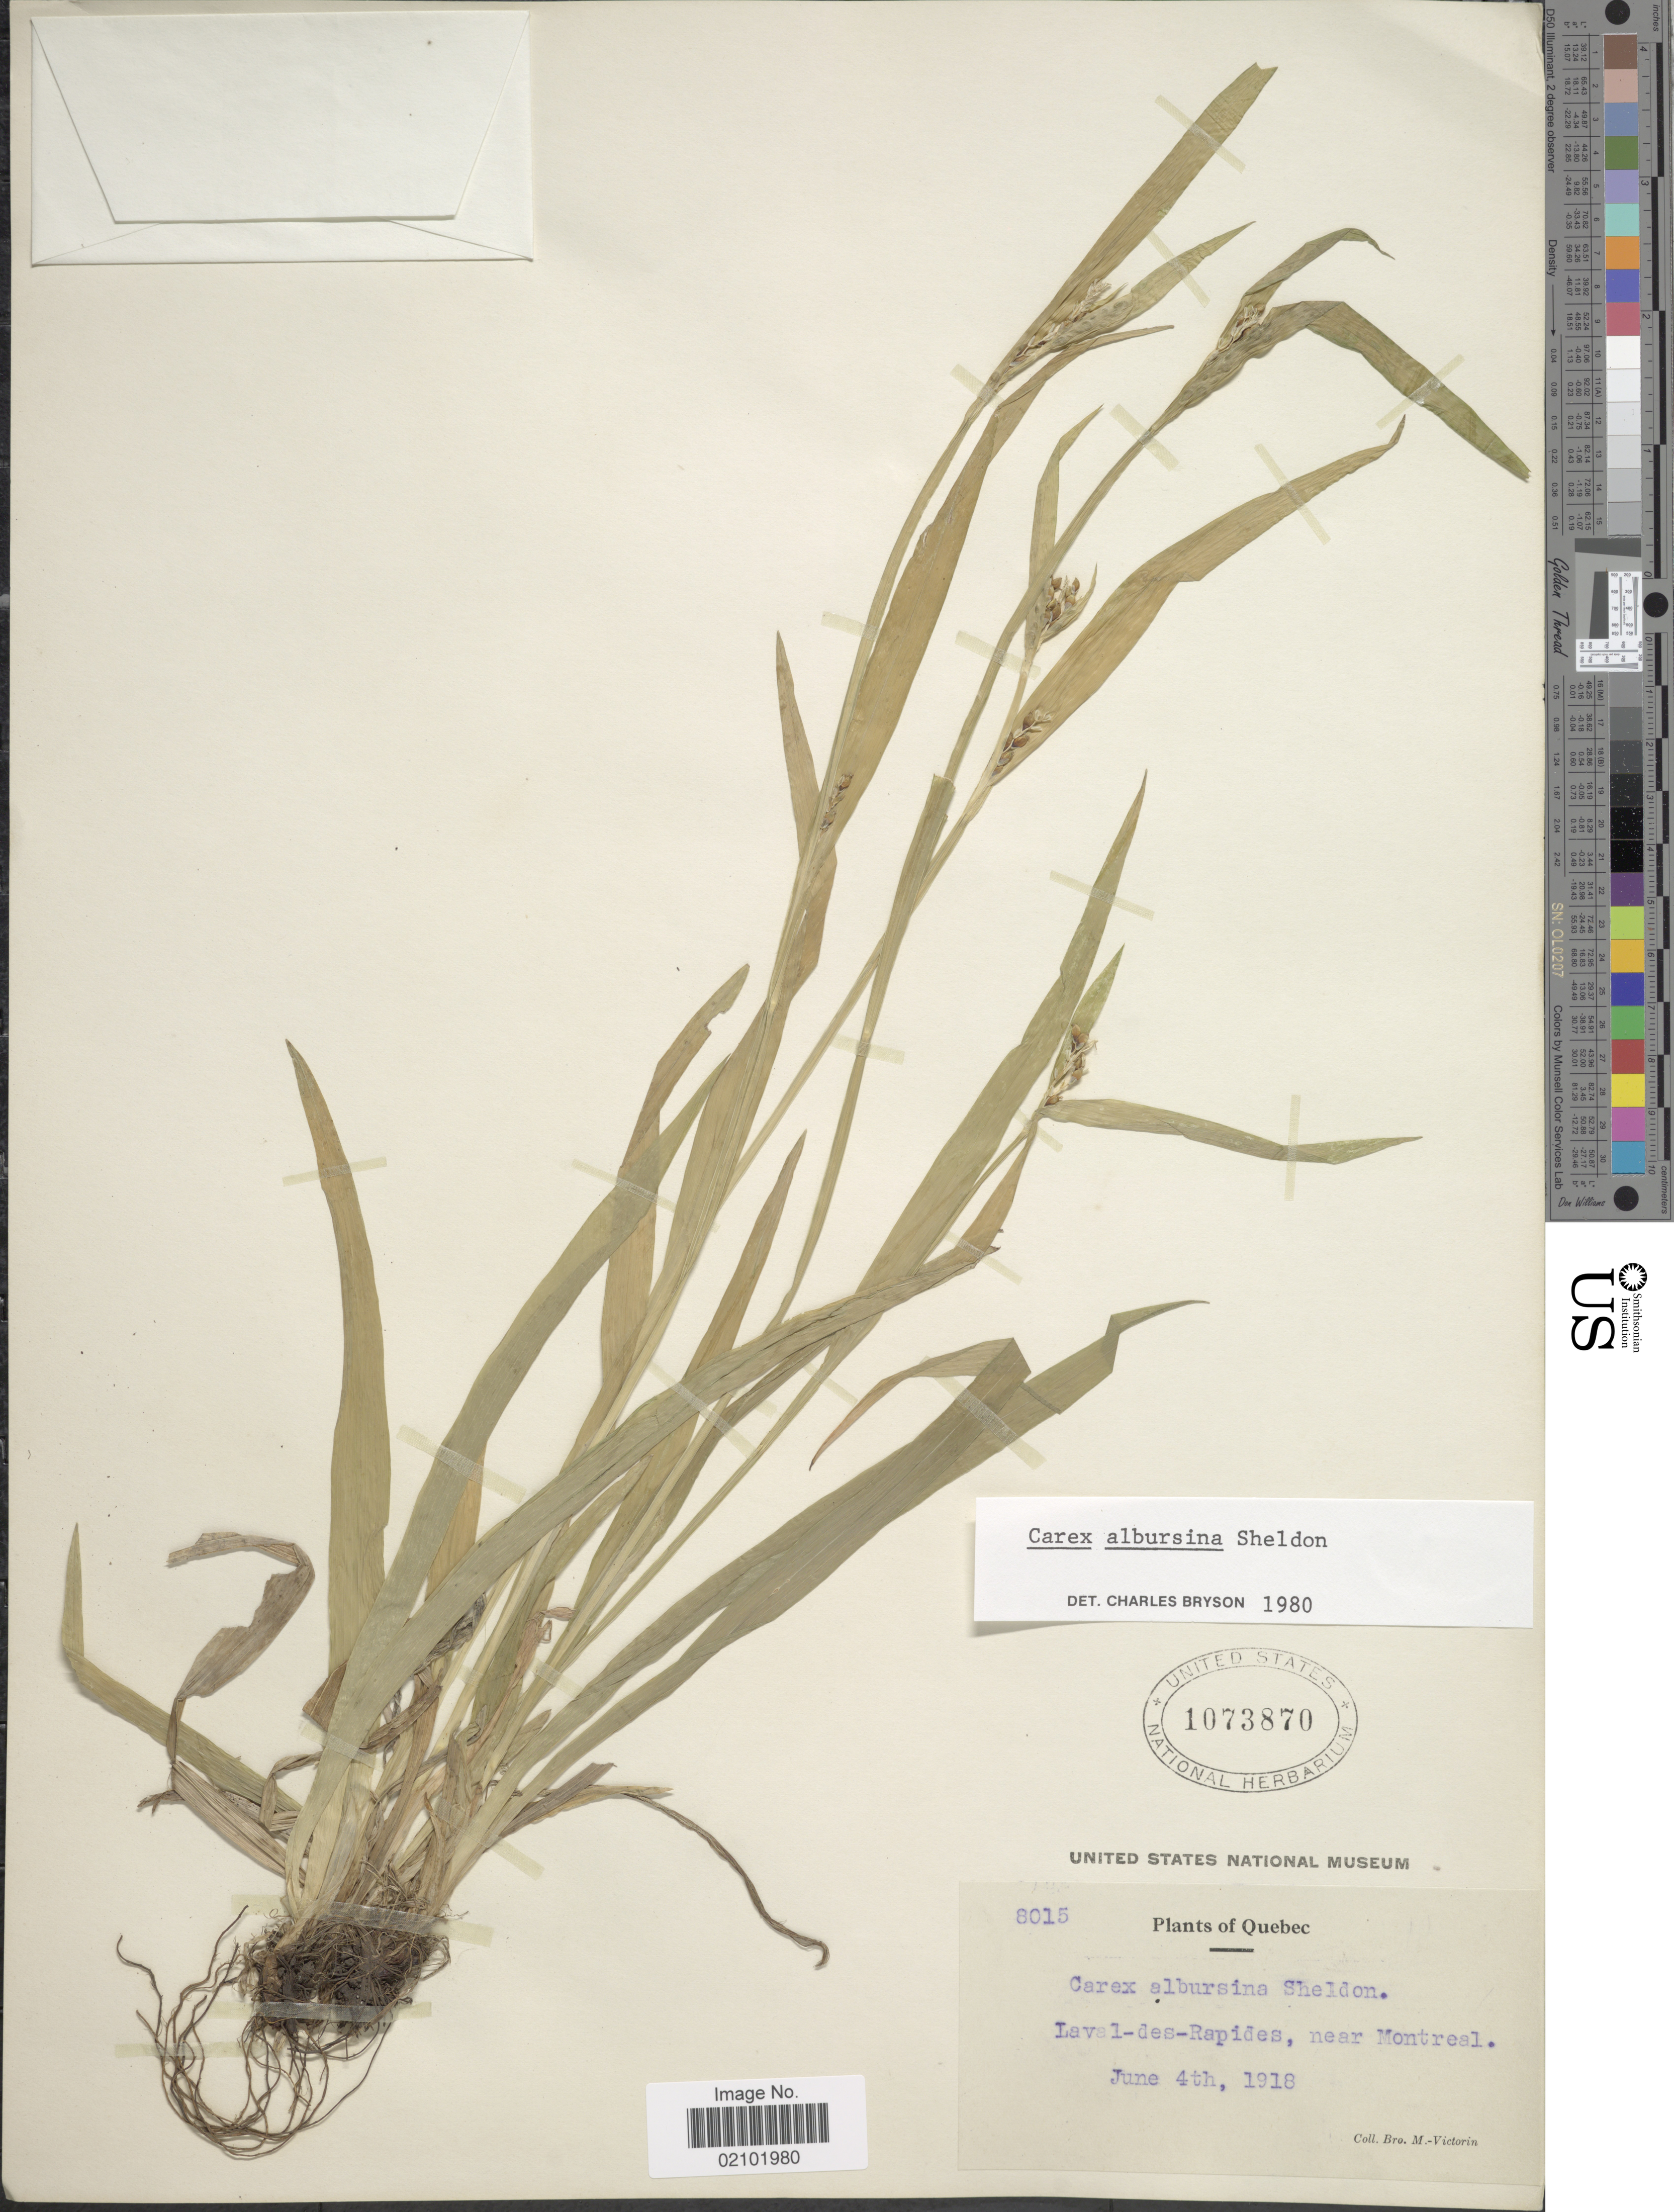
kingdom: Plantae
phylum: Tracheophyta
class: Liliopsida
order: Poales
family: Cyperaceae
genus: Carex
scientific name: Carex albursina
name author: E. Sheld.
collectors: Fr. Marie-Victorin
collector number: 8015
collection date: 1918-06-04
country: Canada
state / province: Quebec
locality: Laval-des-Rapides, near Montreal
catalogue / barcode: US 1073870